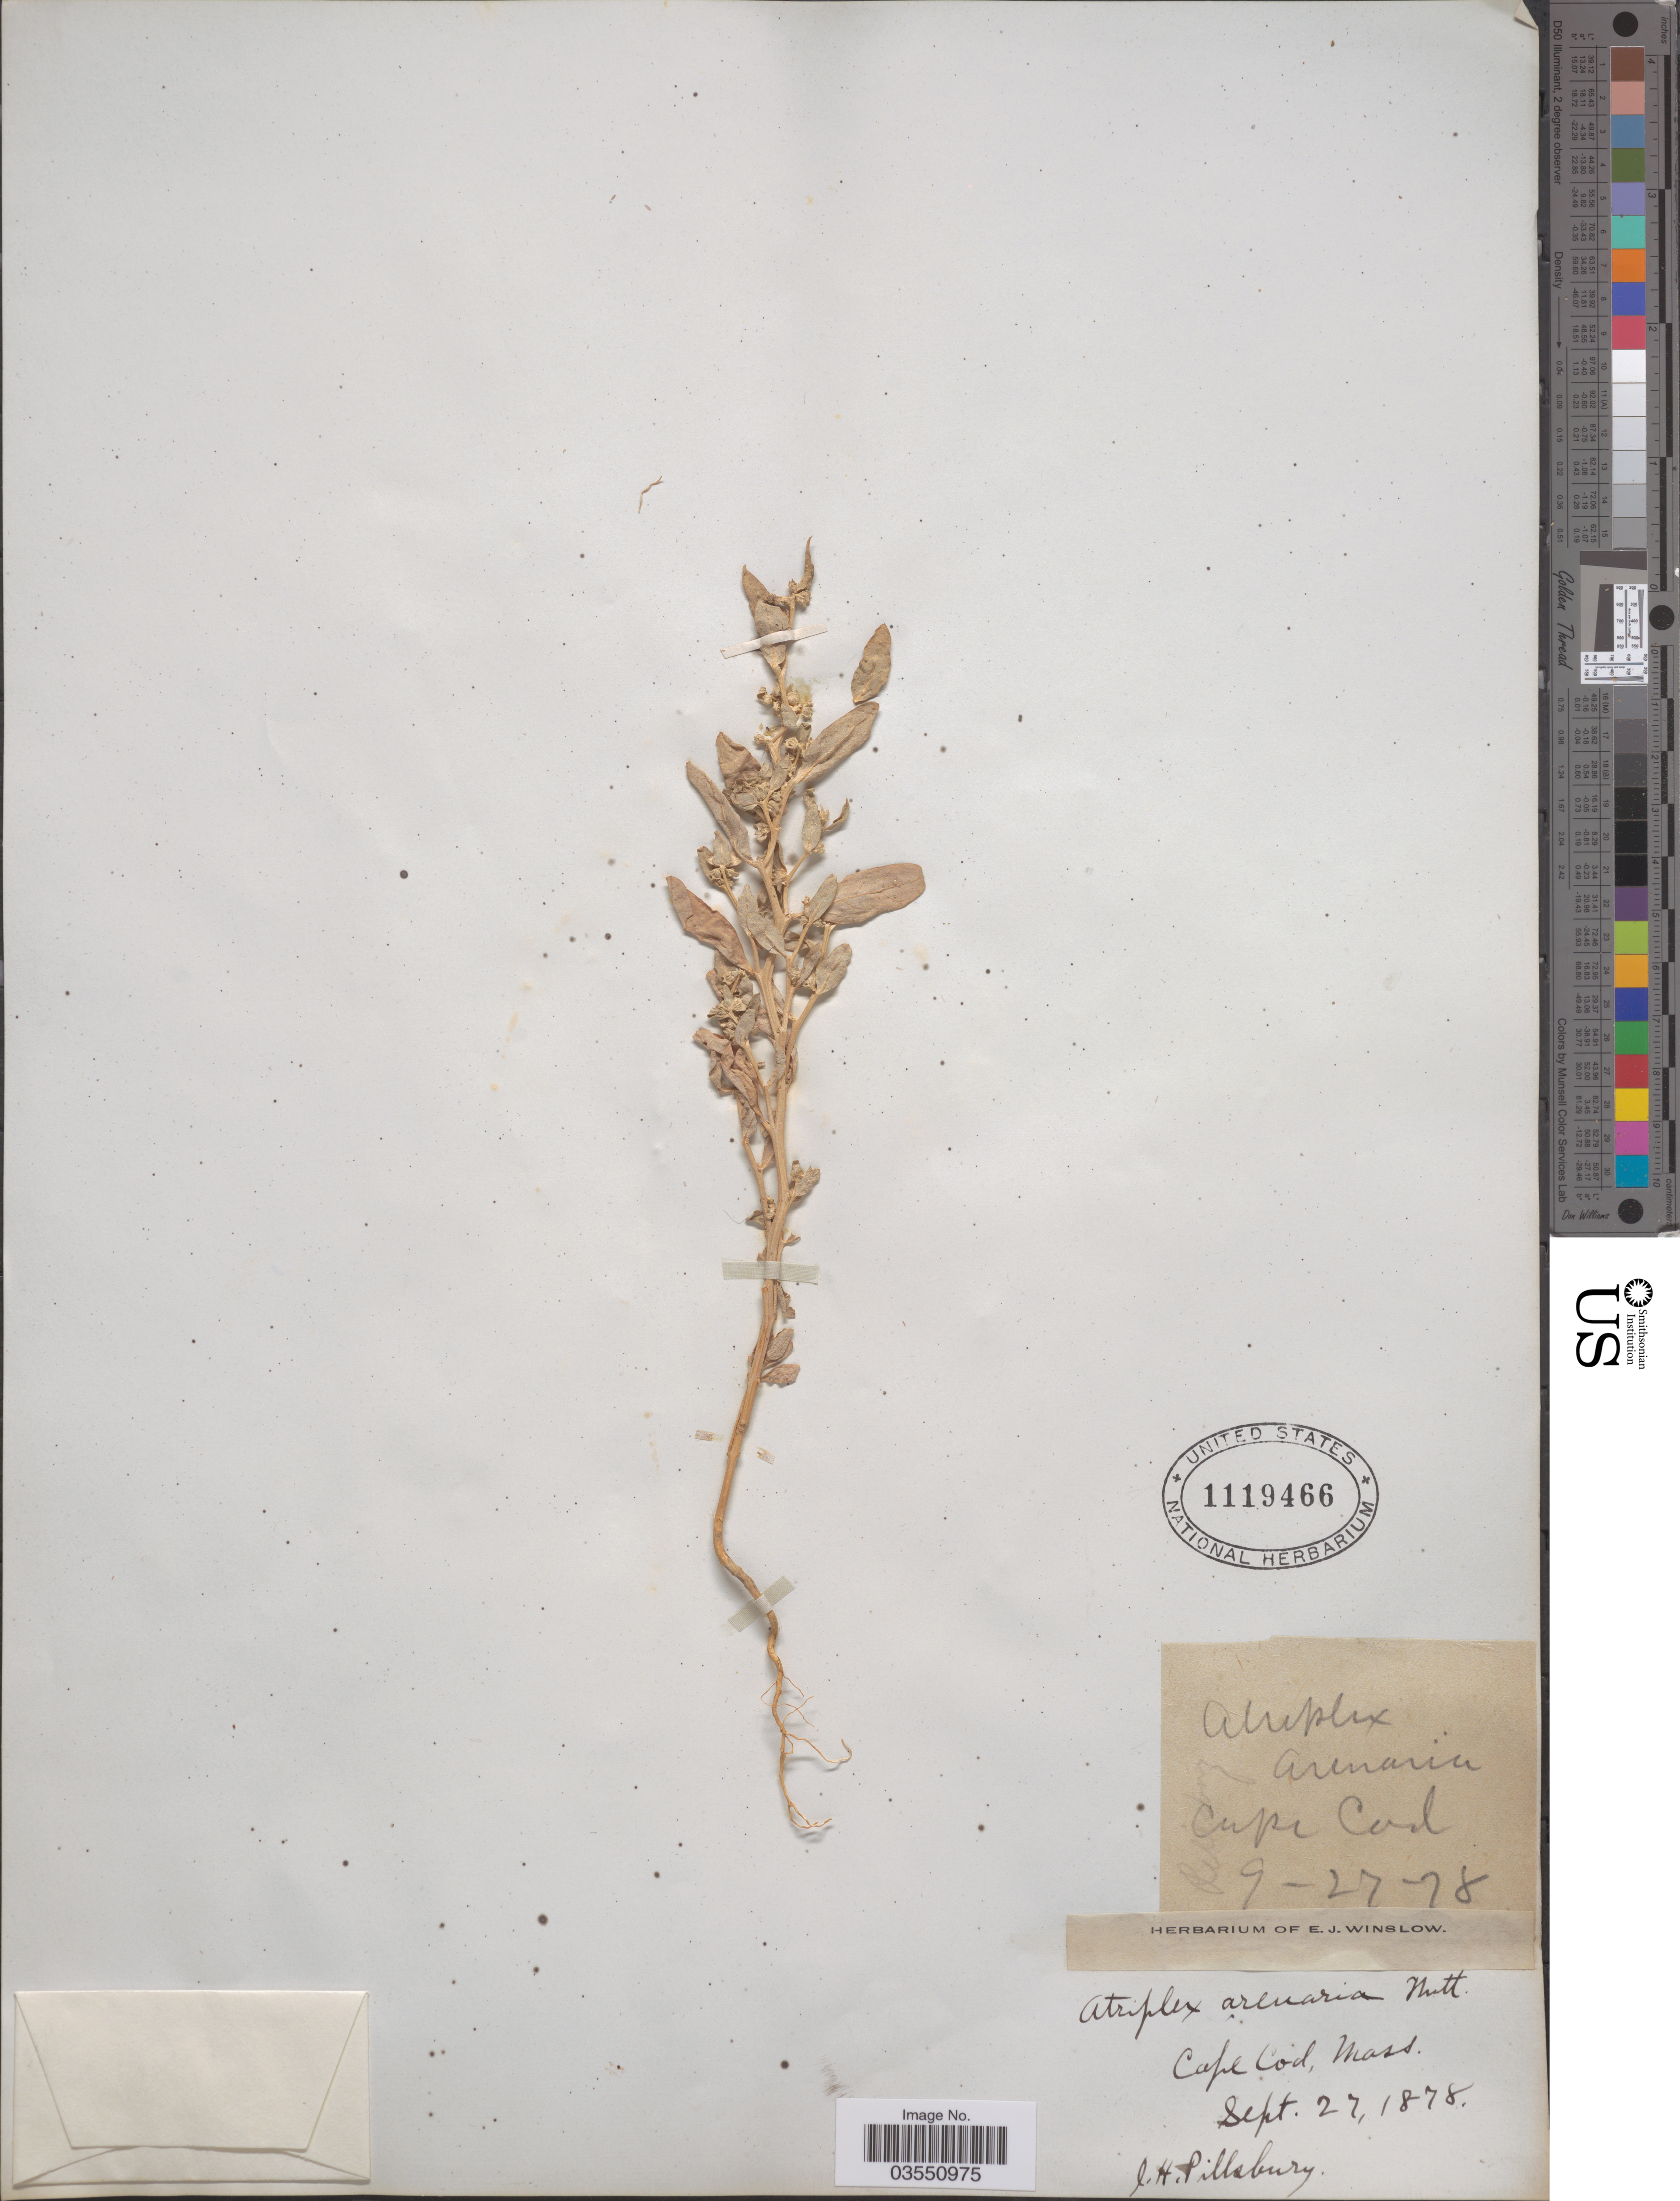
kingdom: Plantae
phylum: Tracheophyta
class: Magnoliopsida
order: Caryophyllales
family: Amaranthaceae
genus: Atriplex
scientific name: Atriplex arenaria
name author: Nutt.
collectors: J. Pillsbury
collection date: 1878-09-27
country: United States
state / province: Massachusetts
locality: Cape Cod.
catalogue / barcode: US 1119466